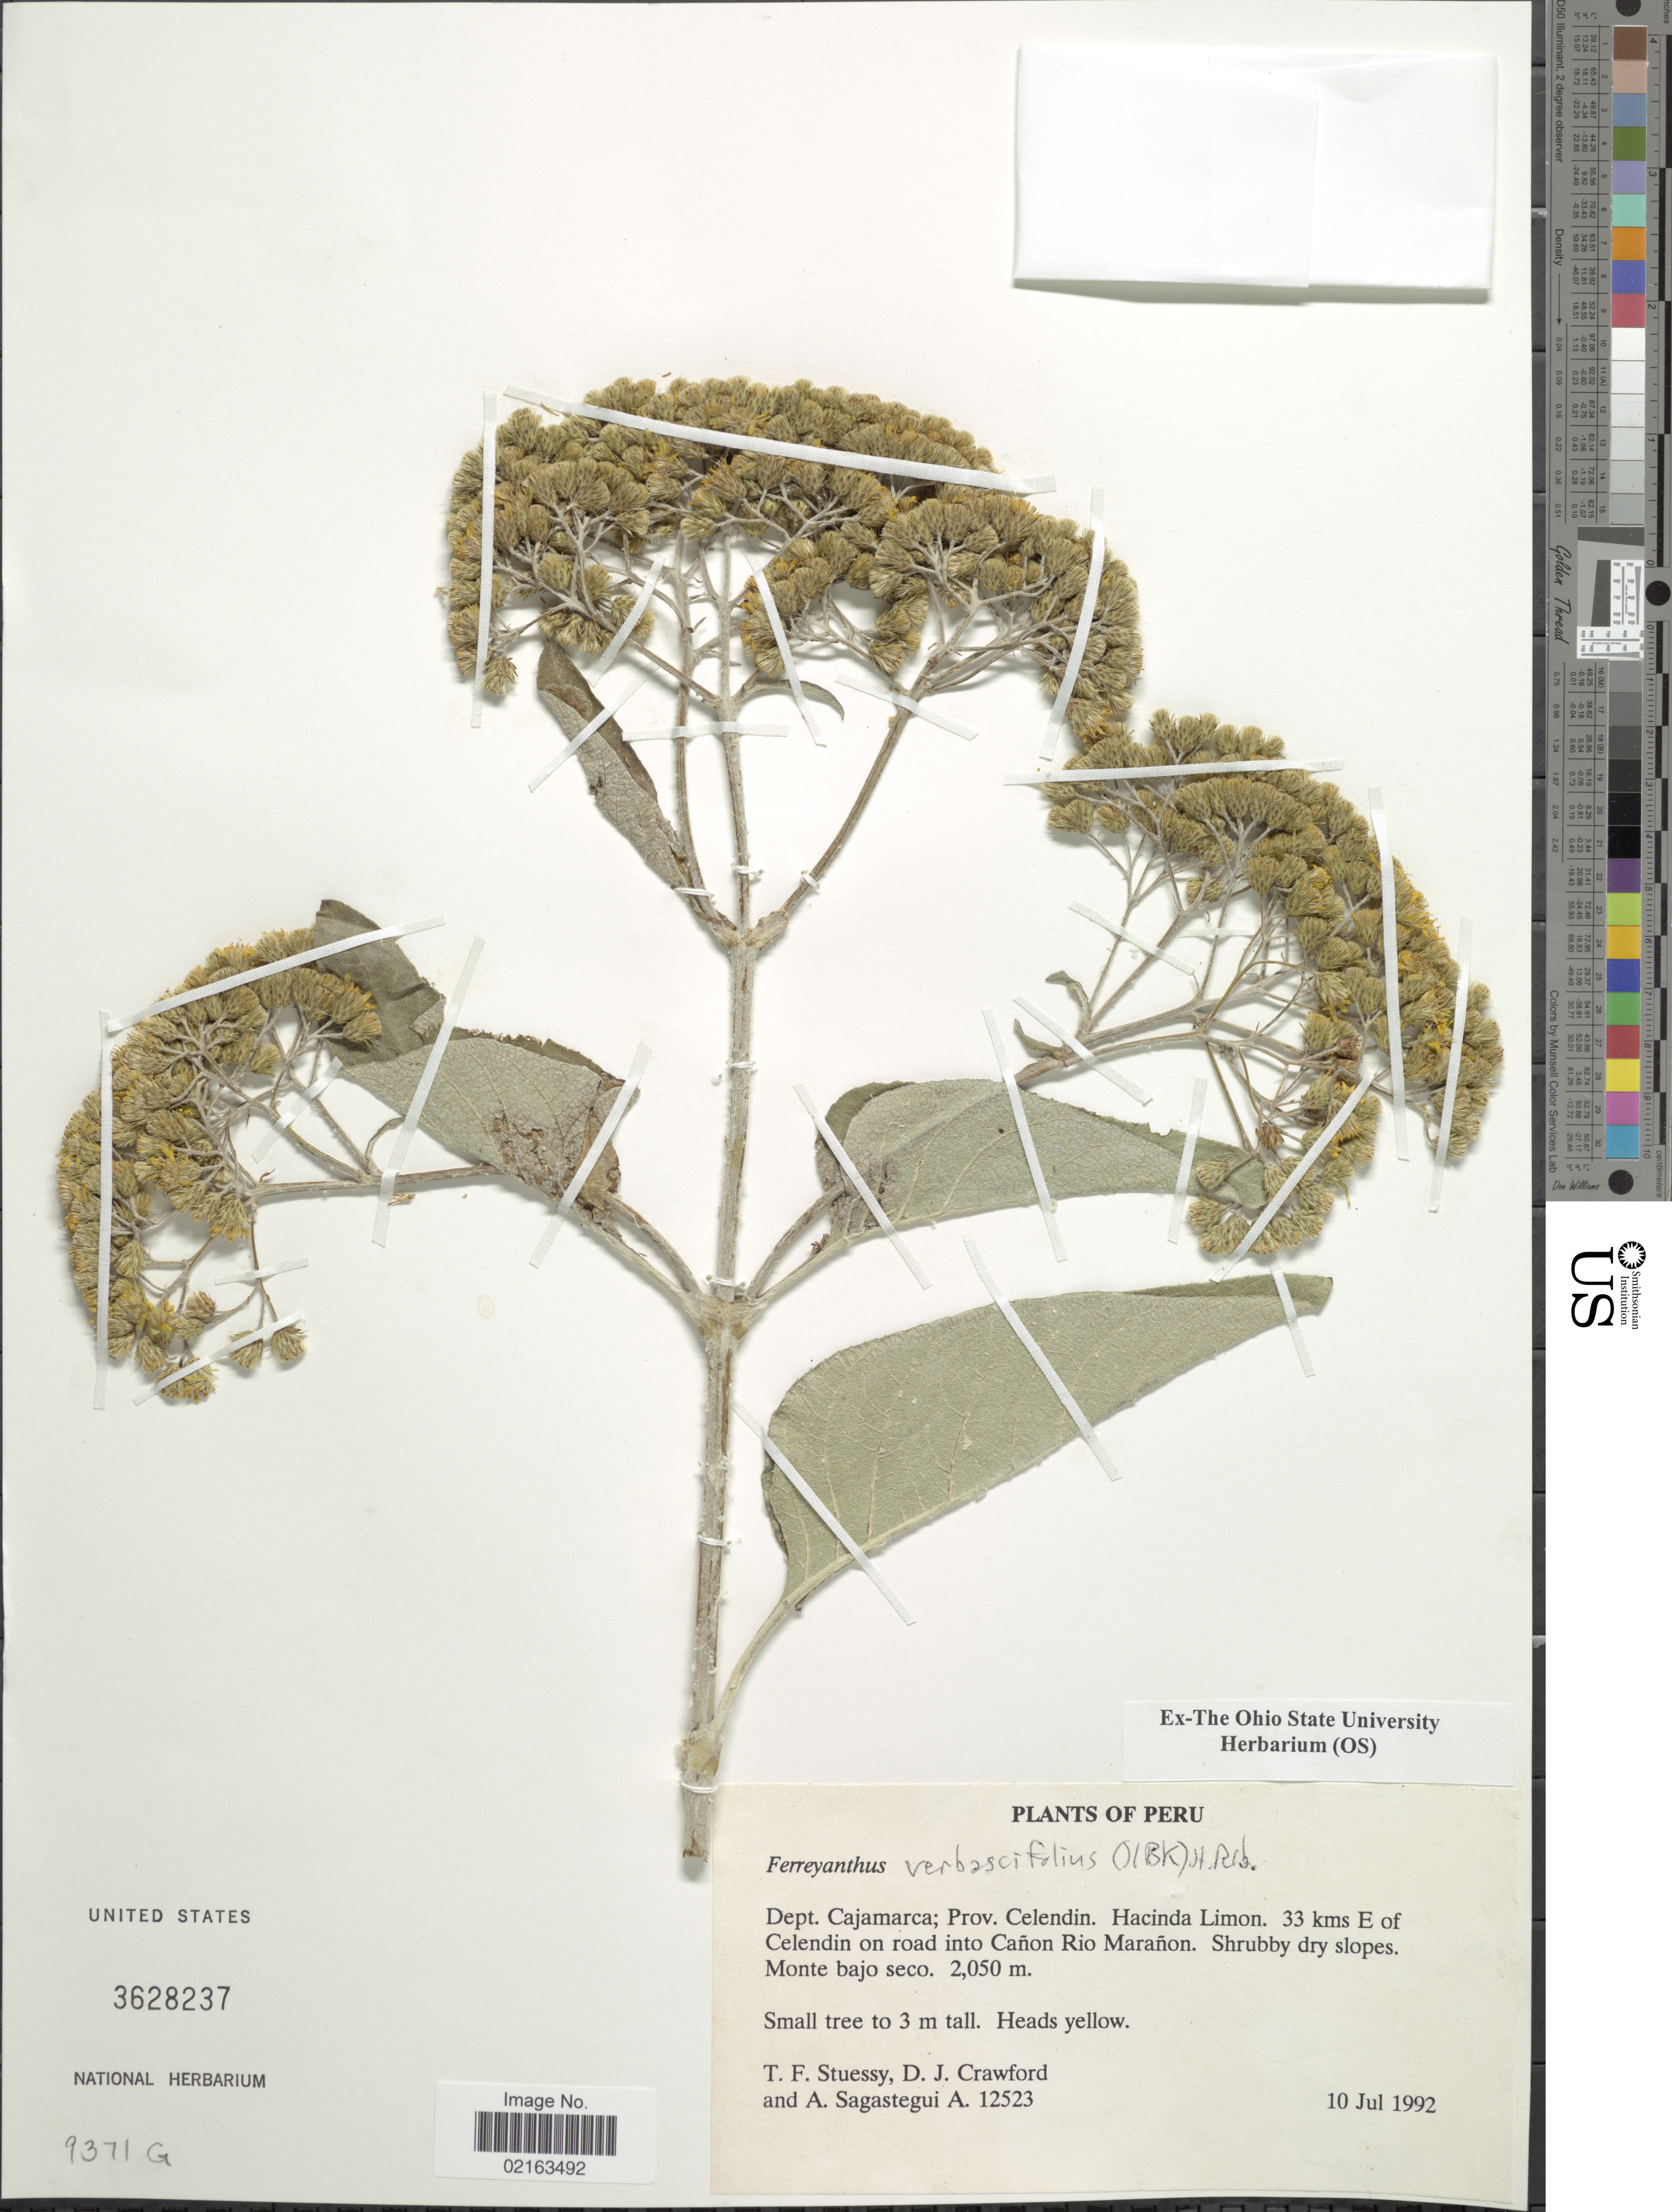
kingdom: Plantae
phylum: Tracheophyta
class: Magnoliopsida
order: Asterales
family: Asteraceae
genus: Ferreyranthus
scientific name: Ferreyranthus verbascifolius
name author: (Kunth) H. Rob. & Brettell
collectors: T. Stuessy, D. Crawford & A. Sagástegui A.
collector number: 12523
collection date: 1992-07-10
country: Peru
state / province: Cajamarca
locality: Dept. Cajamarca; Prov. Celendin. Hacinda Limon. 33 kms E of Celendin on road into Cañon Rio Marañon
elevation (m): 2050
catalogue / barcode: US 3628237